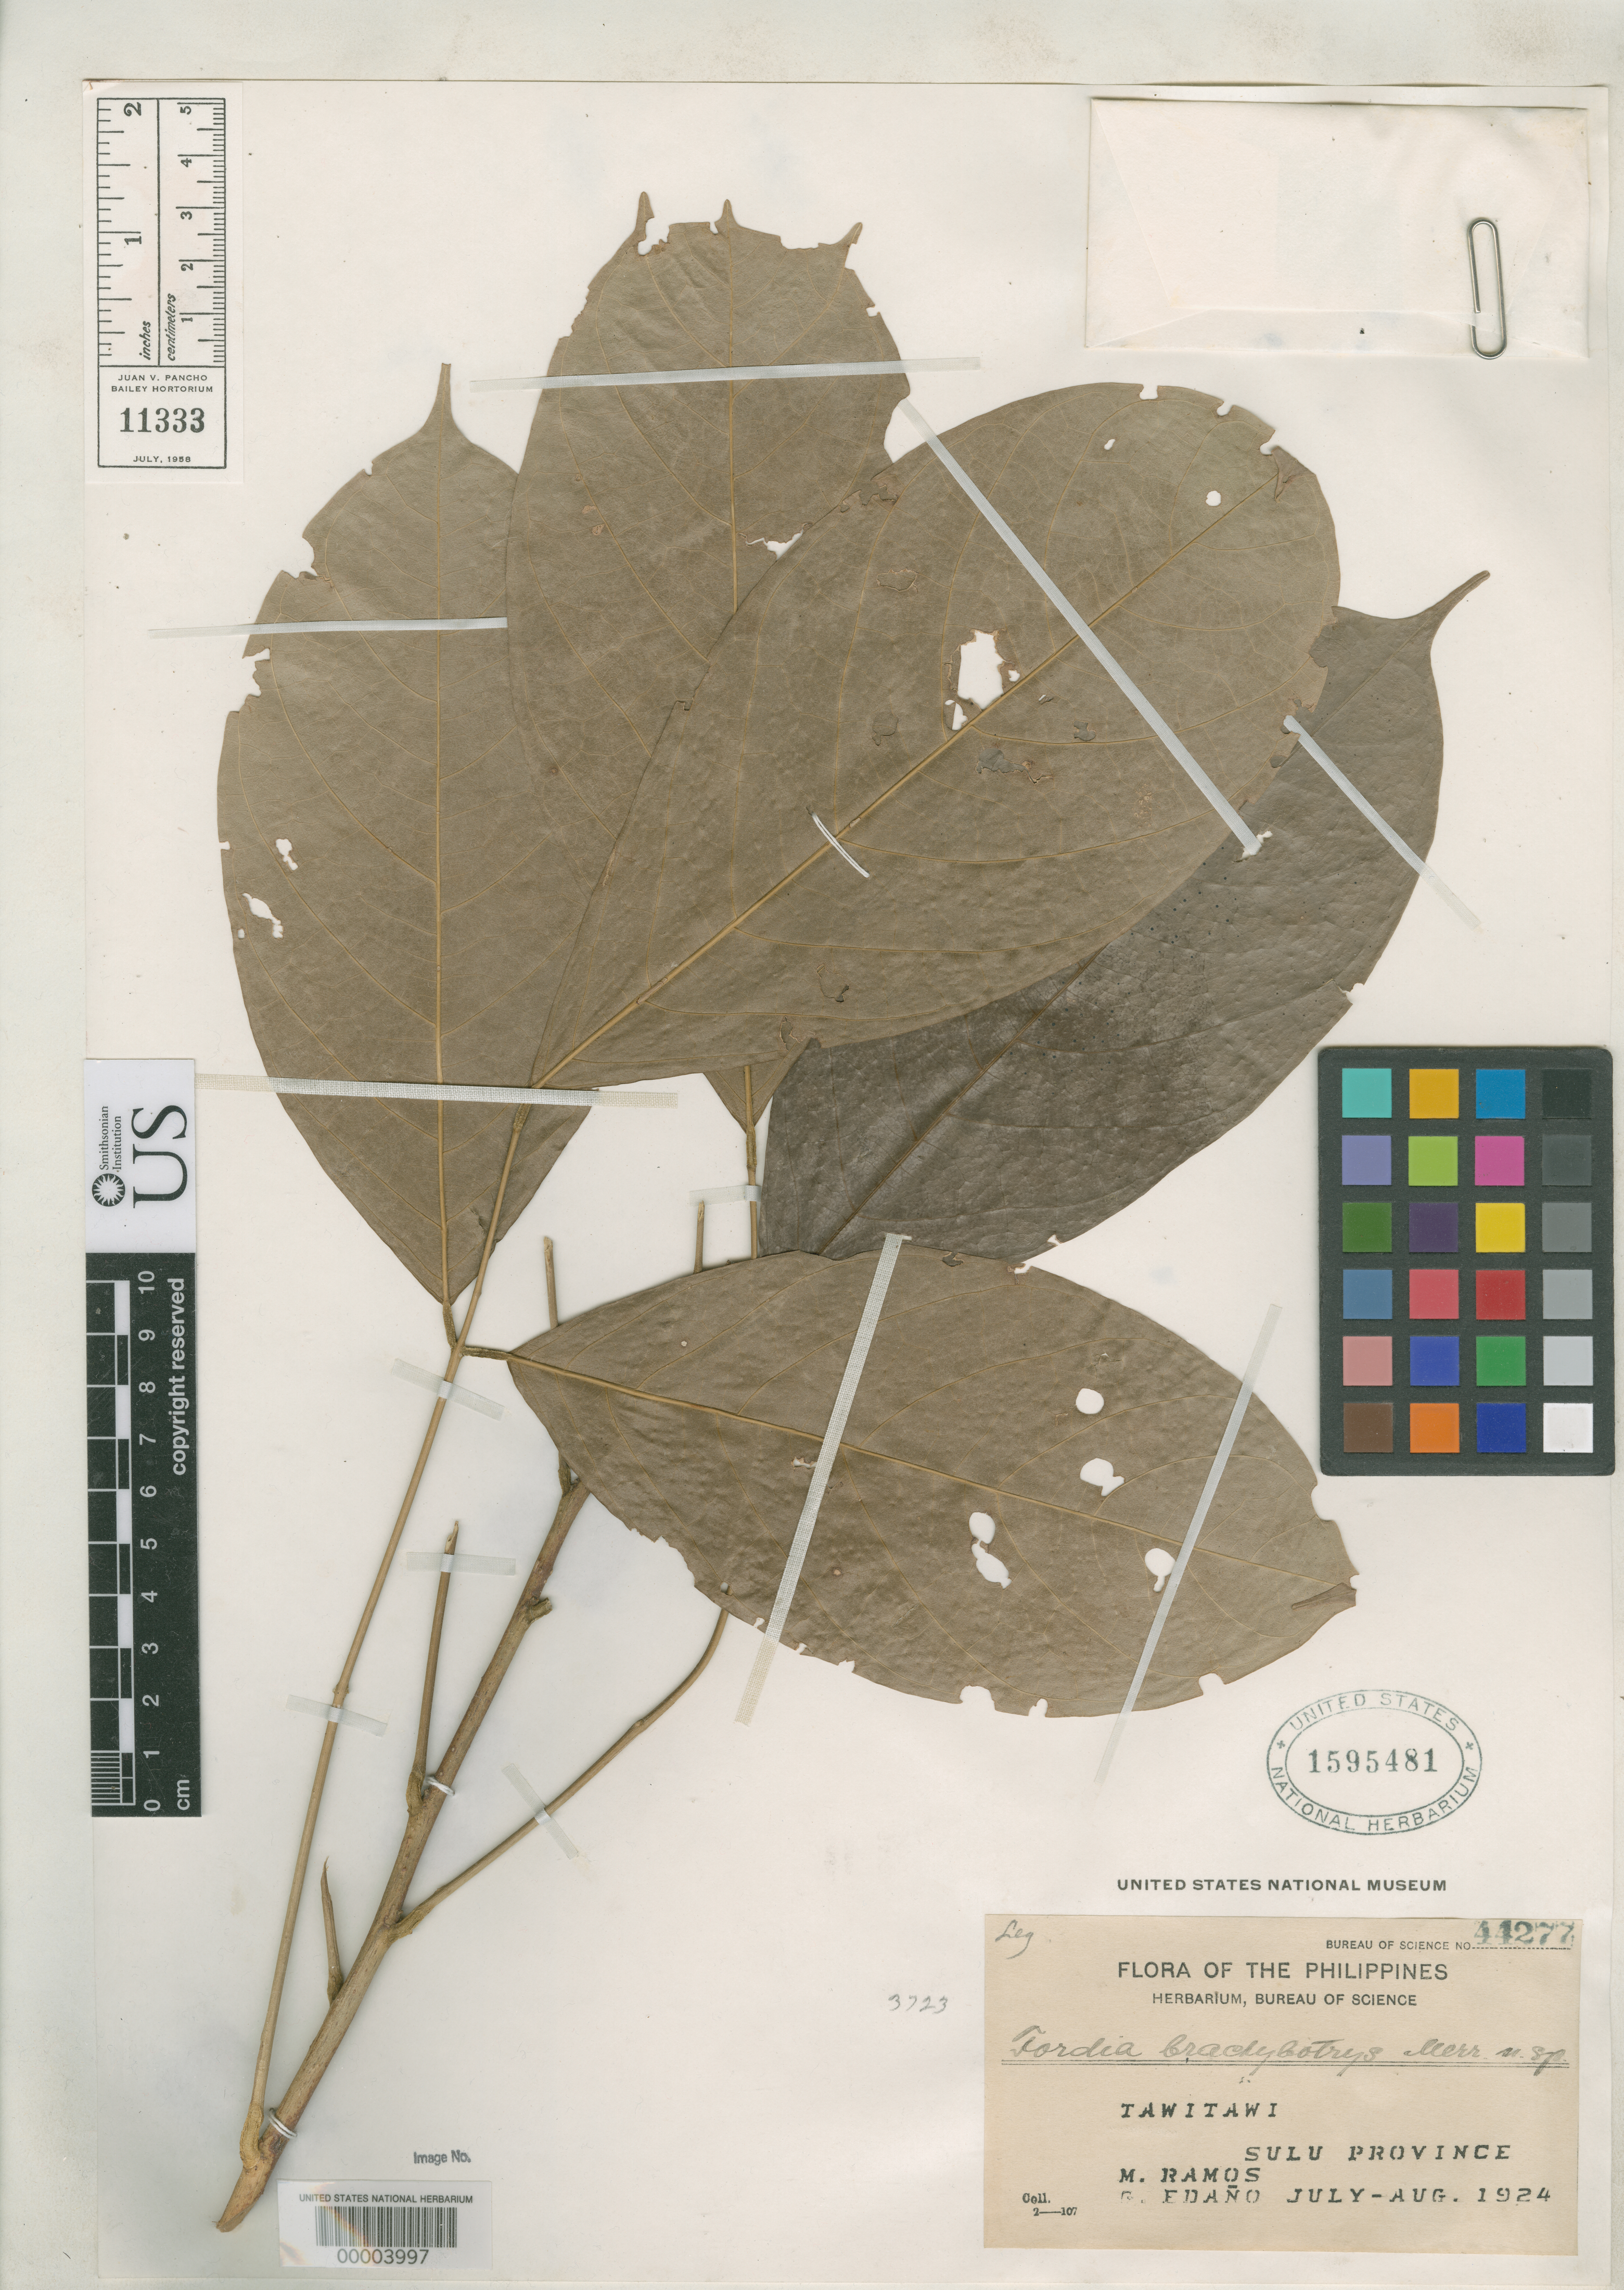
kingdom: Plantae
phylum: Tracheophyta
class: Magnoliopsida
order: Fabales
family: Fabaceae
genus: Fordia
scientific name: Fordia brachybotrys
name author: Merr.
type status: Isotype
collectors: M. Ramos & G. E. Edaño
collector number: Bur. Sci. 44277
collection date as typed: Jul 1924 to -- Aug 1924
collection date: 1924-07/1924-08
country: Philippines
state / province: Muslim Mindanao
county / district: Sulu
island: Tawitawi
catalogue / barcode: US 1595481